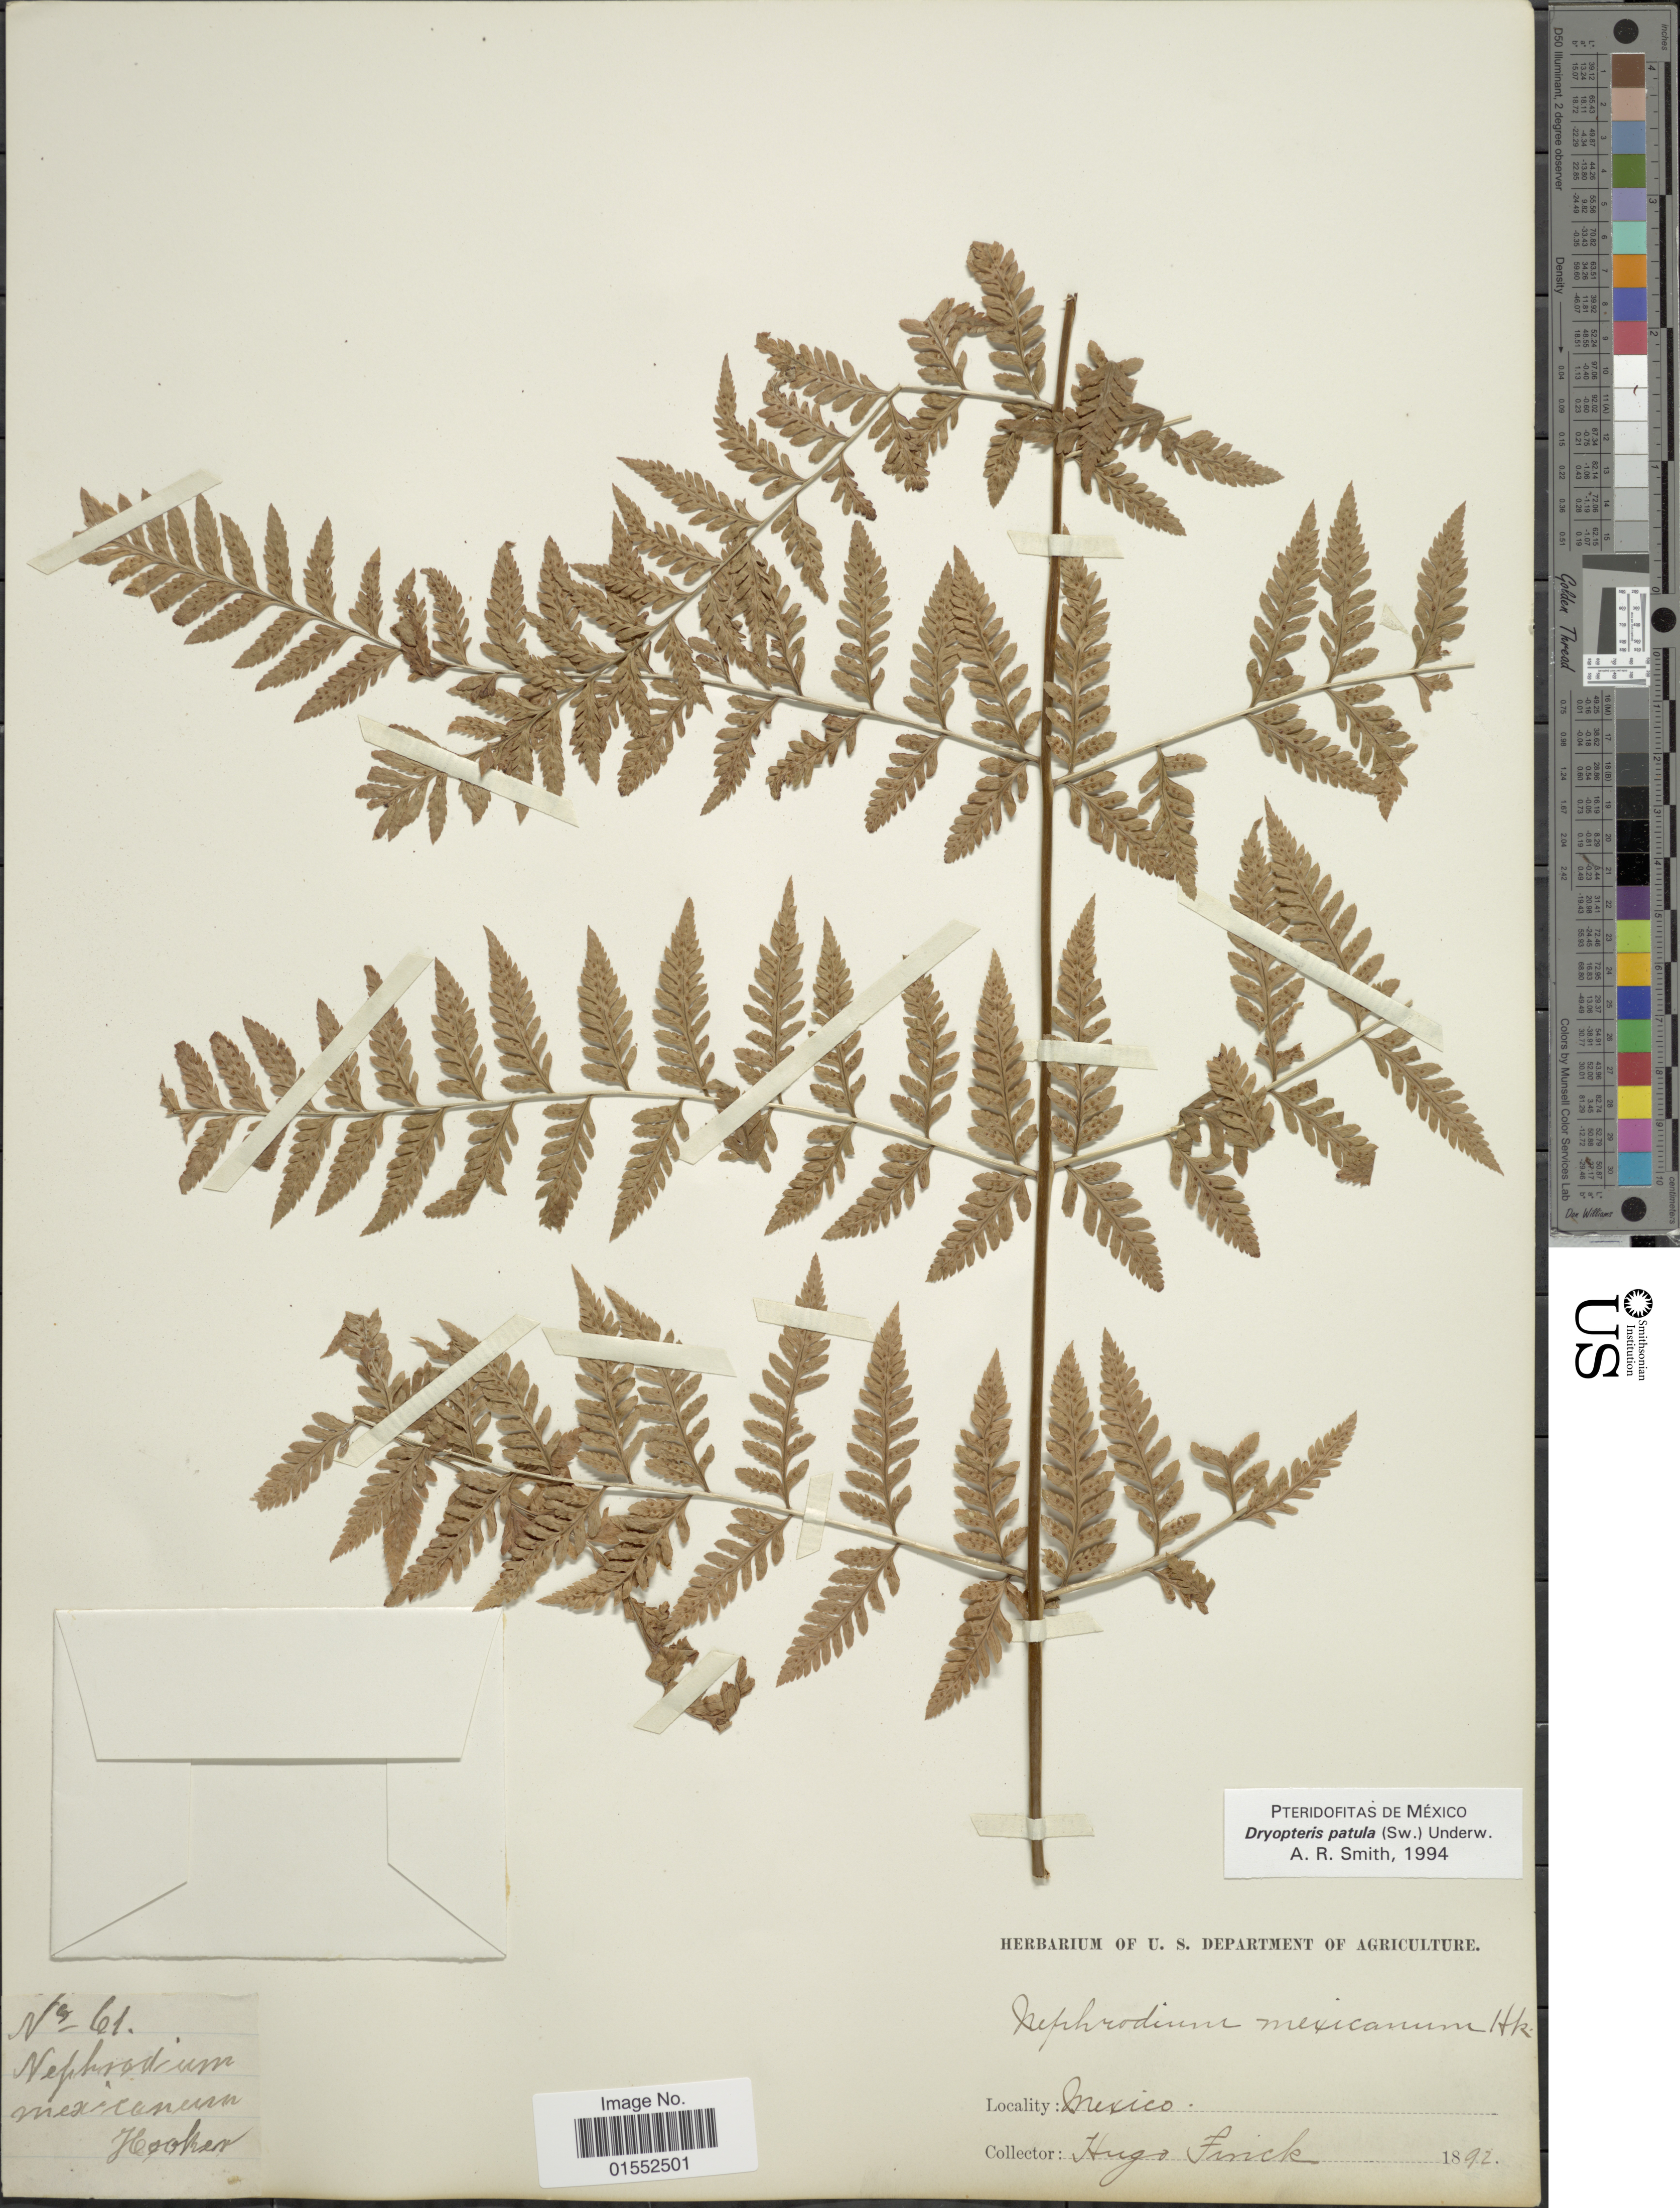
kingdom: Plantae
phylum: Tracheophyta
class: Polypodiopsida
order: Polypodiales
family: Dryopteridaceae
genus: Dryopteris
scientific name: Dryopteris patula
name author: (Sw.) Underw.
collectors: H. Finck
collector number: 61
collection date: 1892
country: Mexico